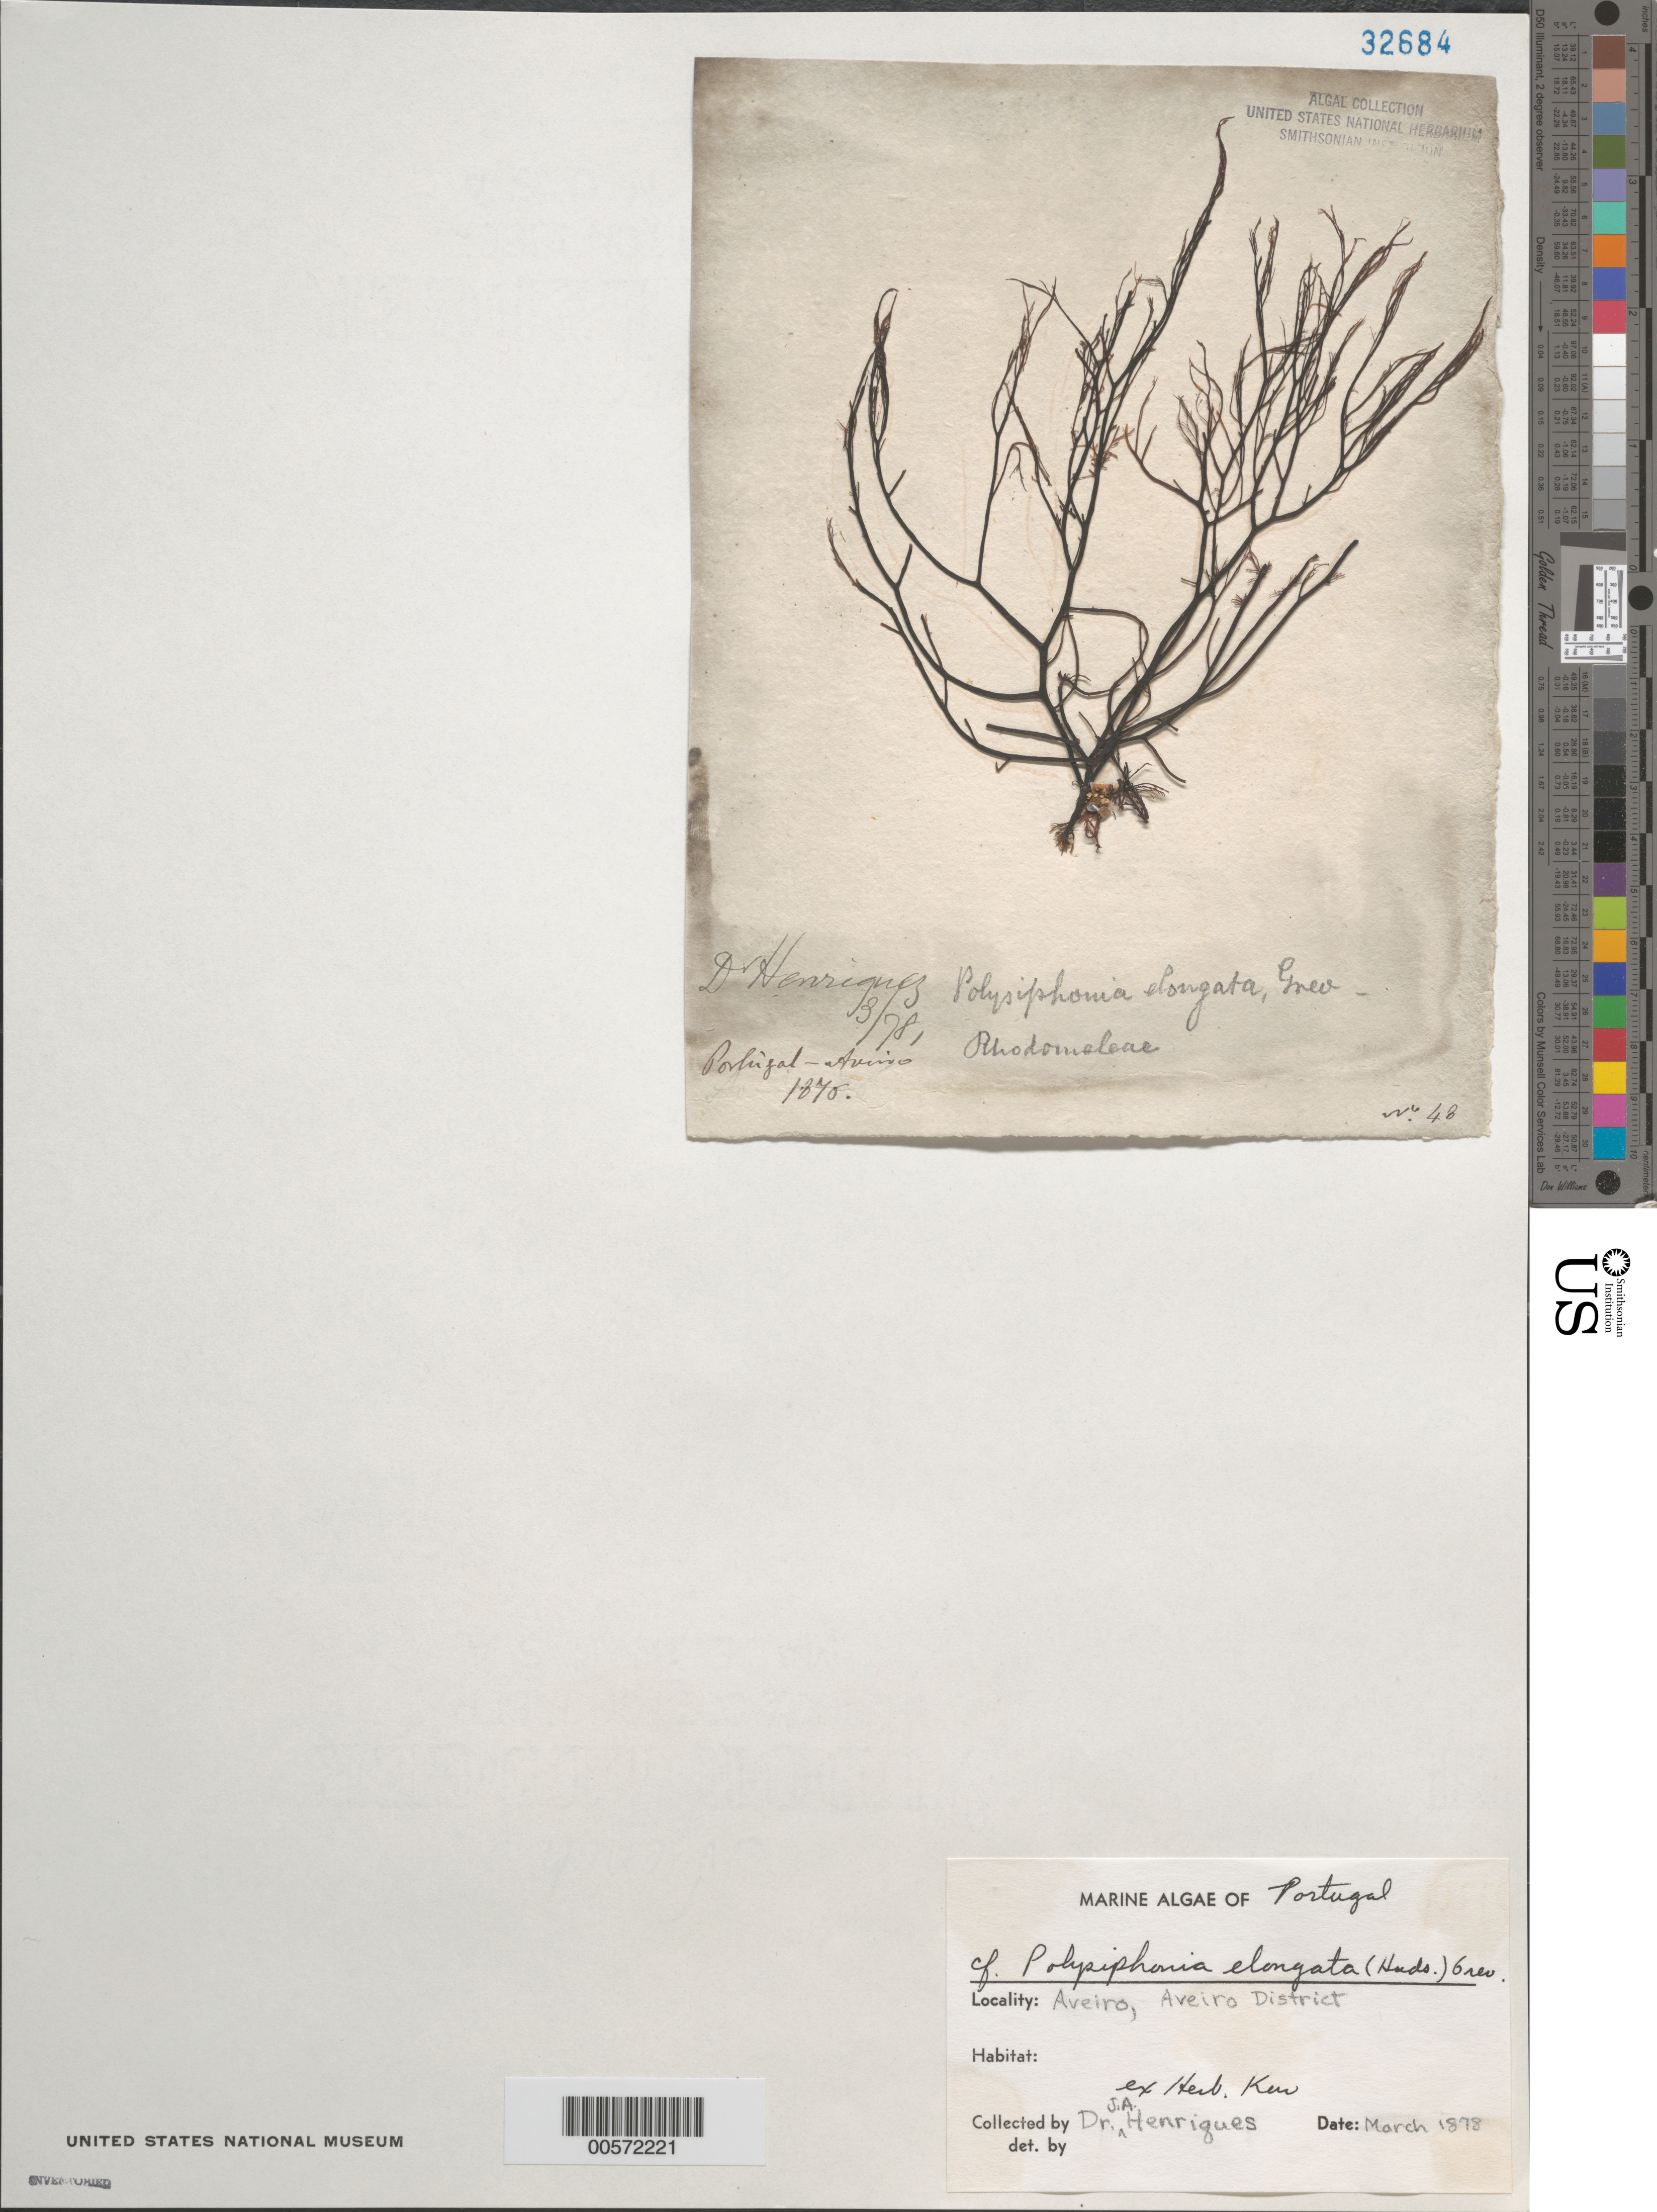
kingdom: Plantae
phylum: Rhodophyta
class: Florideophyceae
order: Ceramiales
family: Rhodomelaceae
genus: Carradoriella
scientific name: Carradoriella elongata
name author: (Hudson) Savoie & G.W. Saunders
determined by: Algae name updating Project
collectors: J. A. Henriques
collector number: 48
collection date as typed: Mar 1878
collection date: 1878-03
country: Portugal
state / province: Aveiro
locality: Aveiro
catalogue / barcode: US 32684